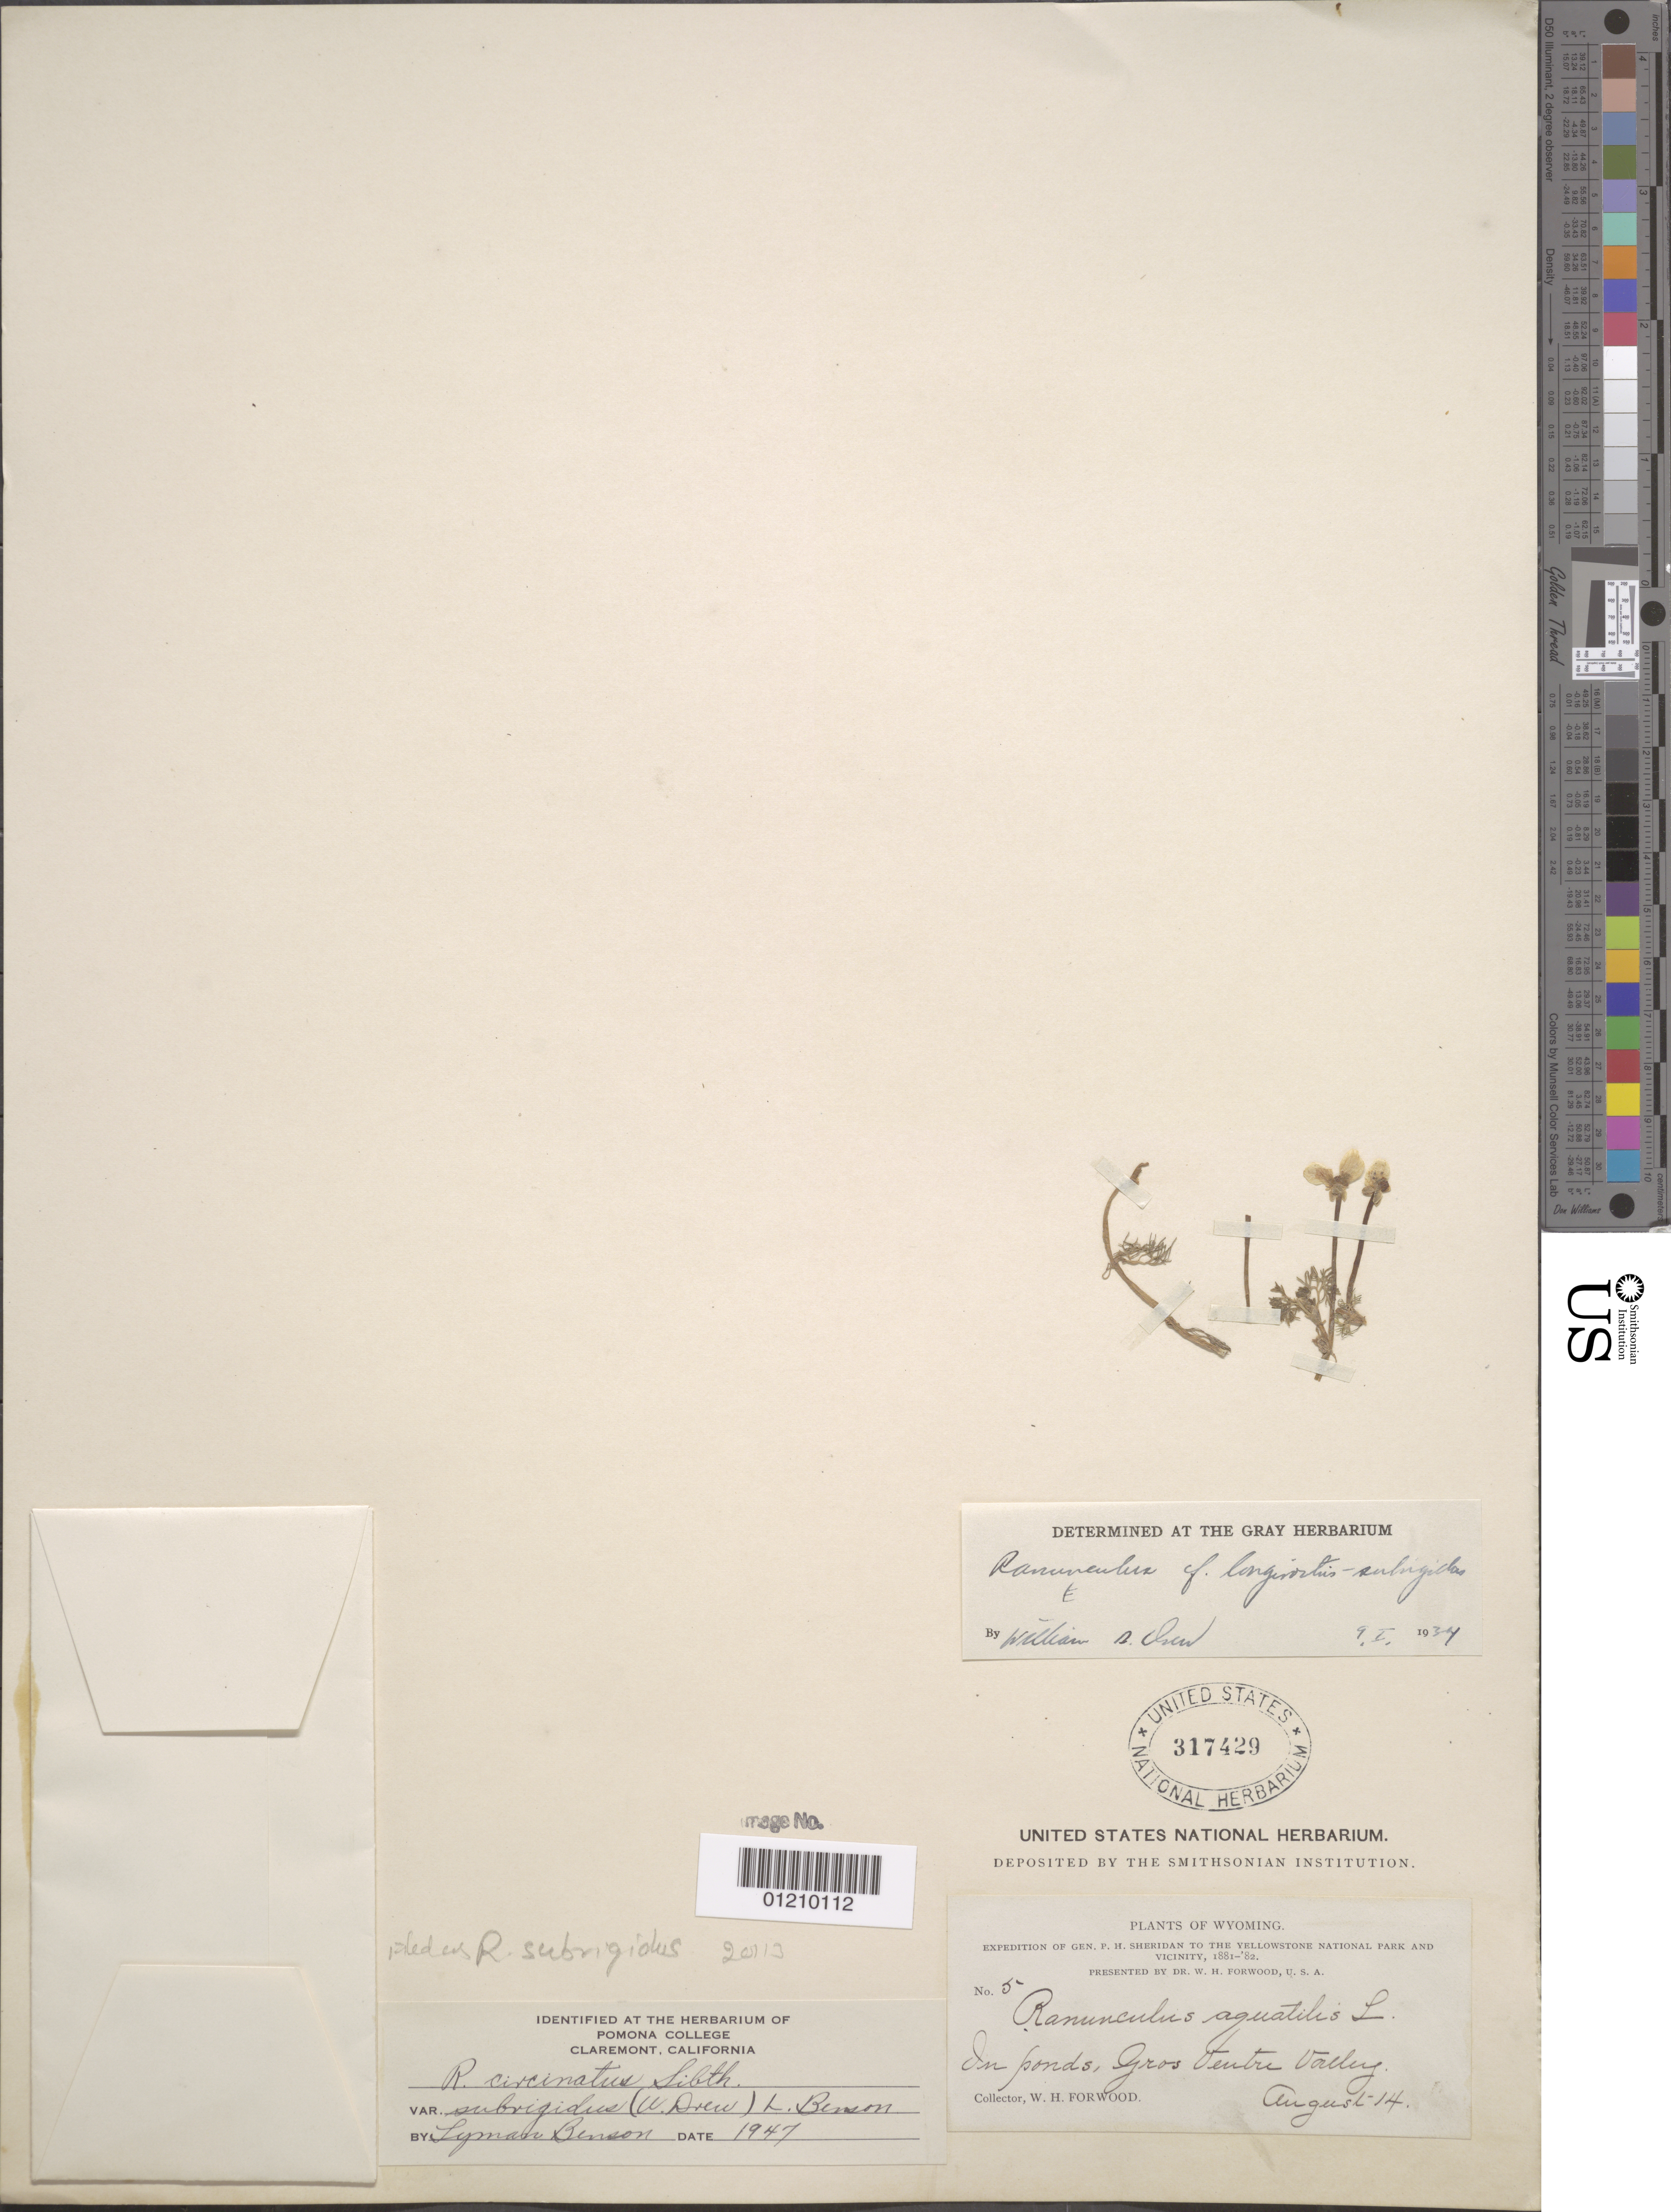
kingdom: Plantae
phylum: Tracheophyta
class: Magnoliopsida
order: Ranunculales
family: Ranunculaceae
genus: Ranunculus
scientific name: Ranunculus subrigidus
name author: W.B. Drew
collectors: W. Forwood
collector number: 5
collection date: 1881-08-14 or 1882-08-14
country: United States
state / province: Wyoming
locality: In ponds, Gros Ventre .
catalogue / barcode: US 317429